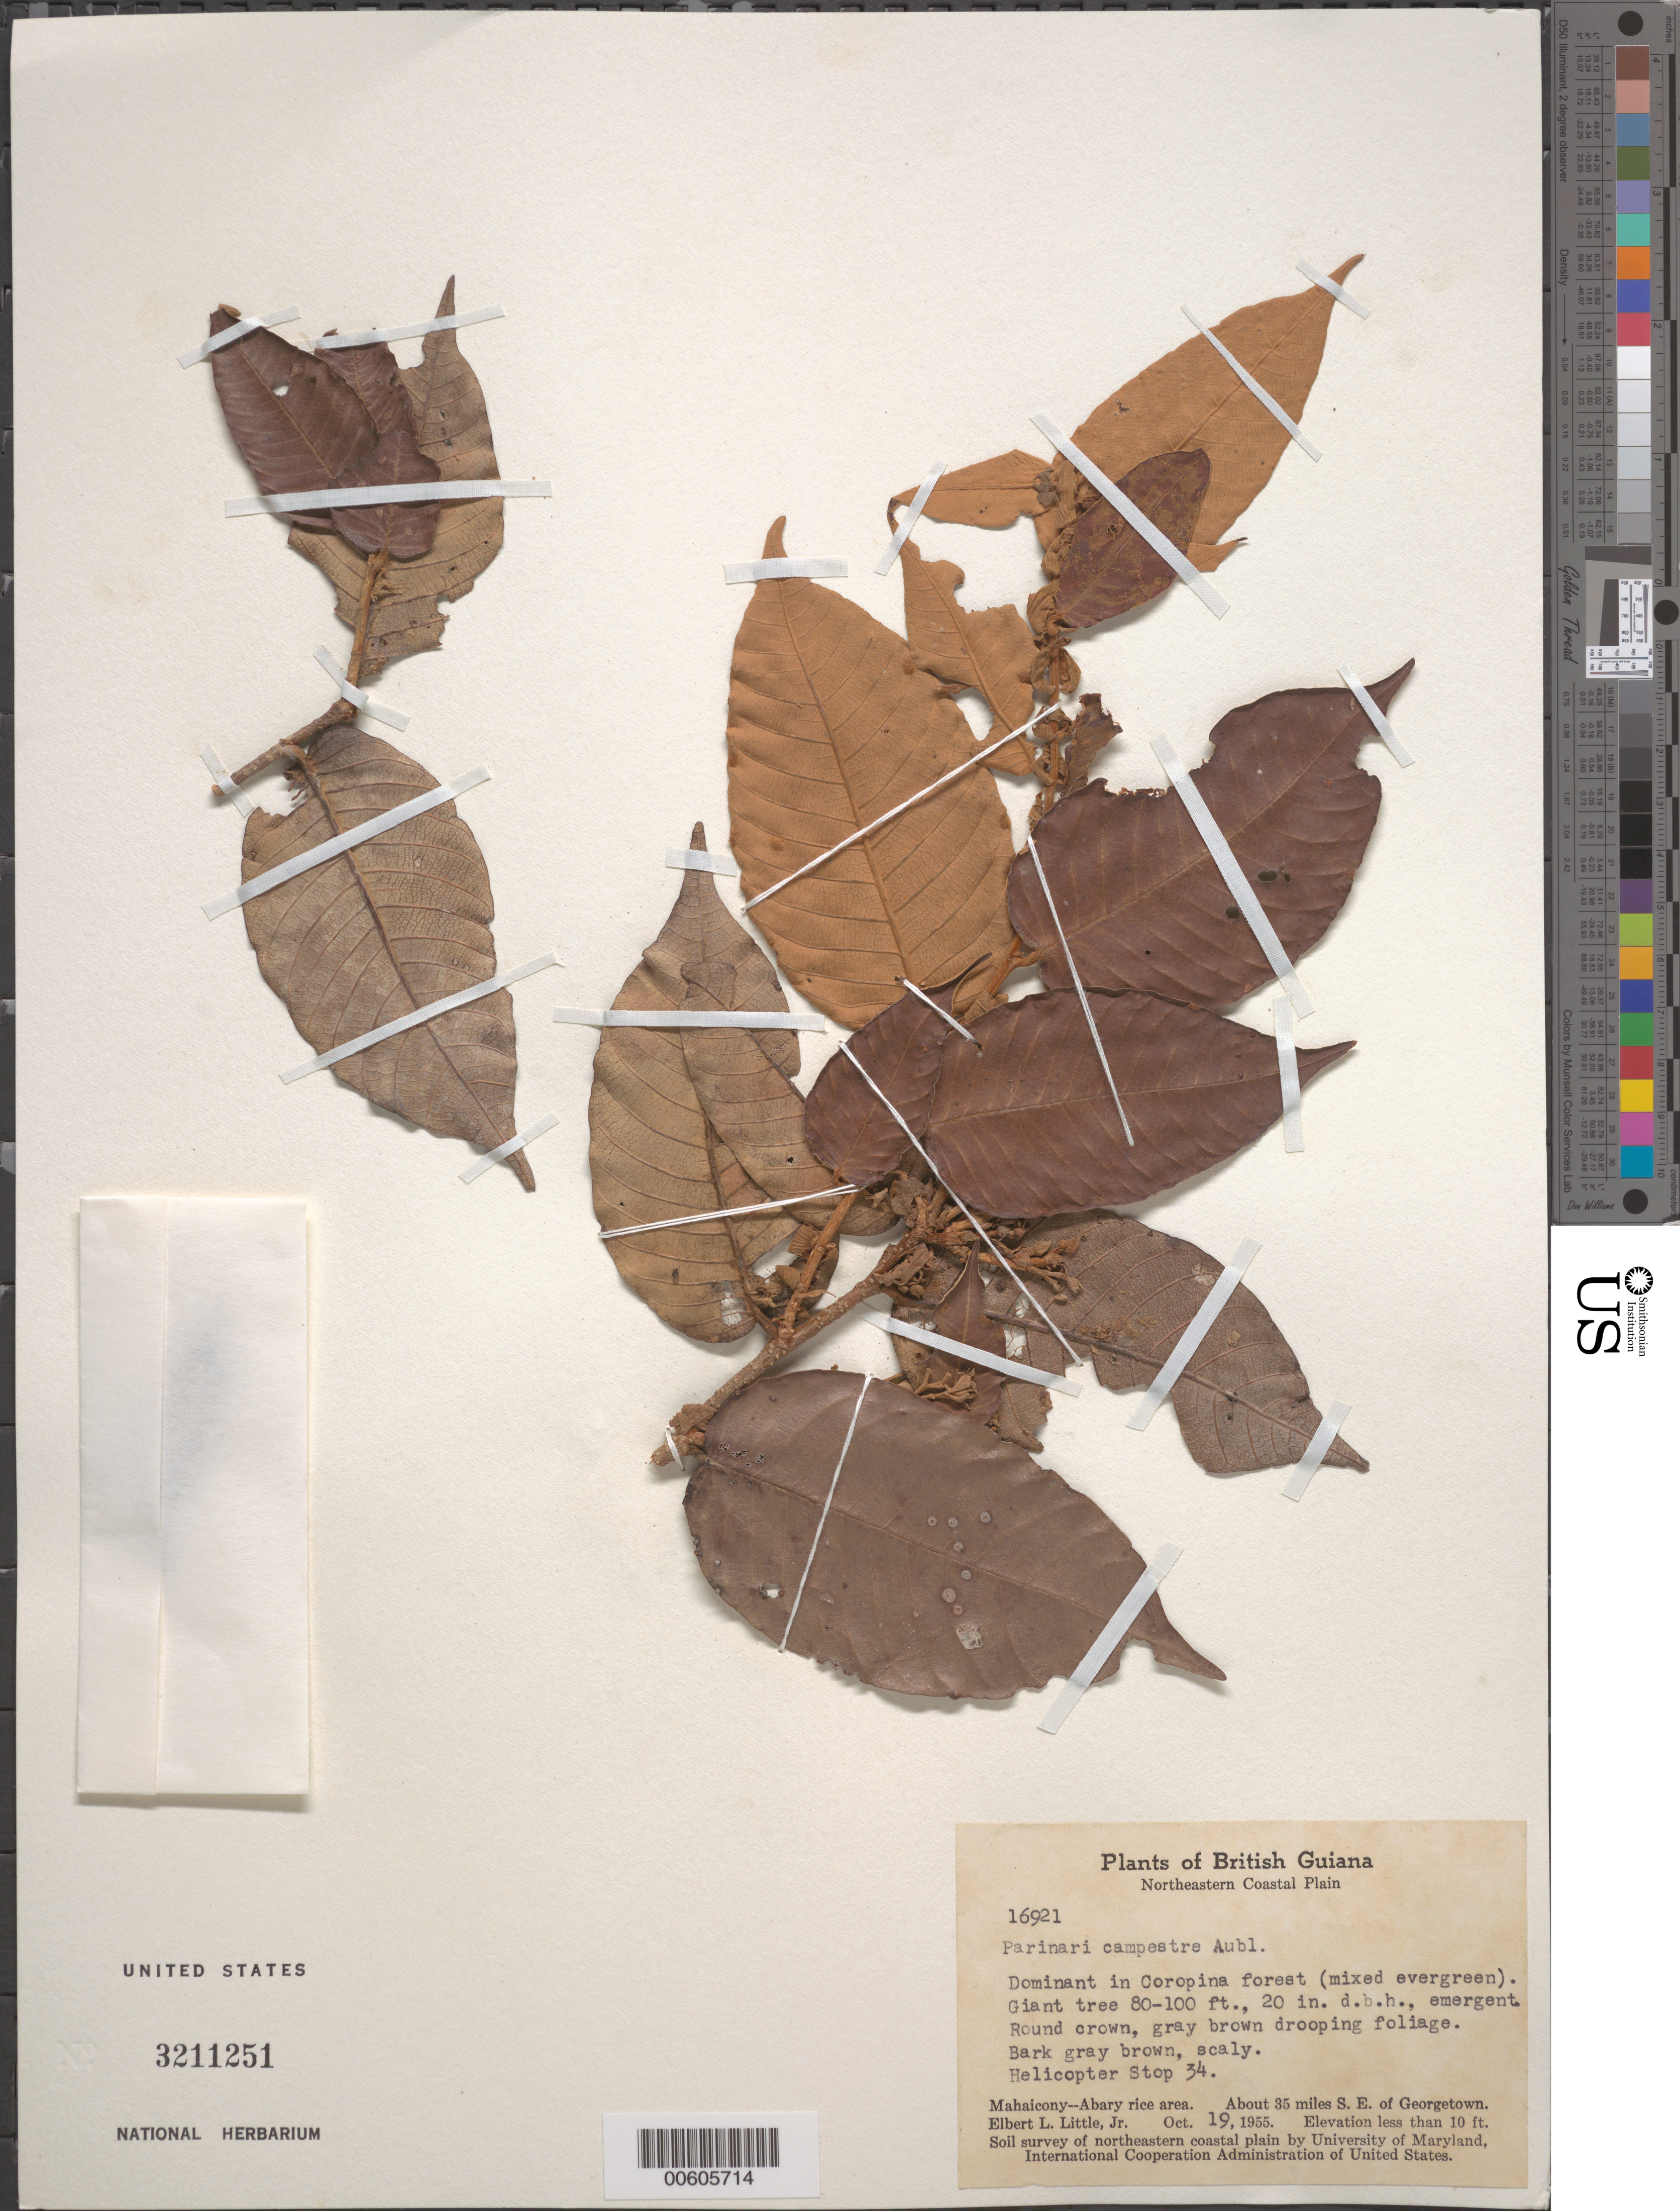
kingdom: Plantae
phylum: Tracheophyta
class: Magnoliopsida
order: Malpighiales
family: Chrysobalanaceae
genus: Parinari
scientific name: Parinari campestris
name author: Aubl.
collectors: E. L. Little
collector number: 16921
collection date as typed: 19-Oct-55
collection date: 1955-10-19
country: Guyana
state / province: Mahaica-Berbice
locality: Mahaicony-Abary rice area, E bank Demerara R., about 35 mi. SE of Georgetown; Helicopter stop 34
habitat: Coropina forest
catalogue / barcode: US 3211251